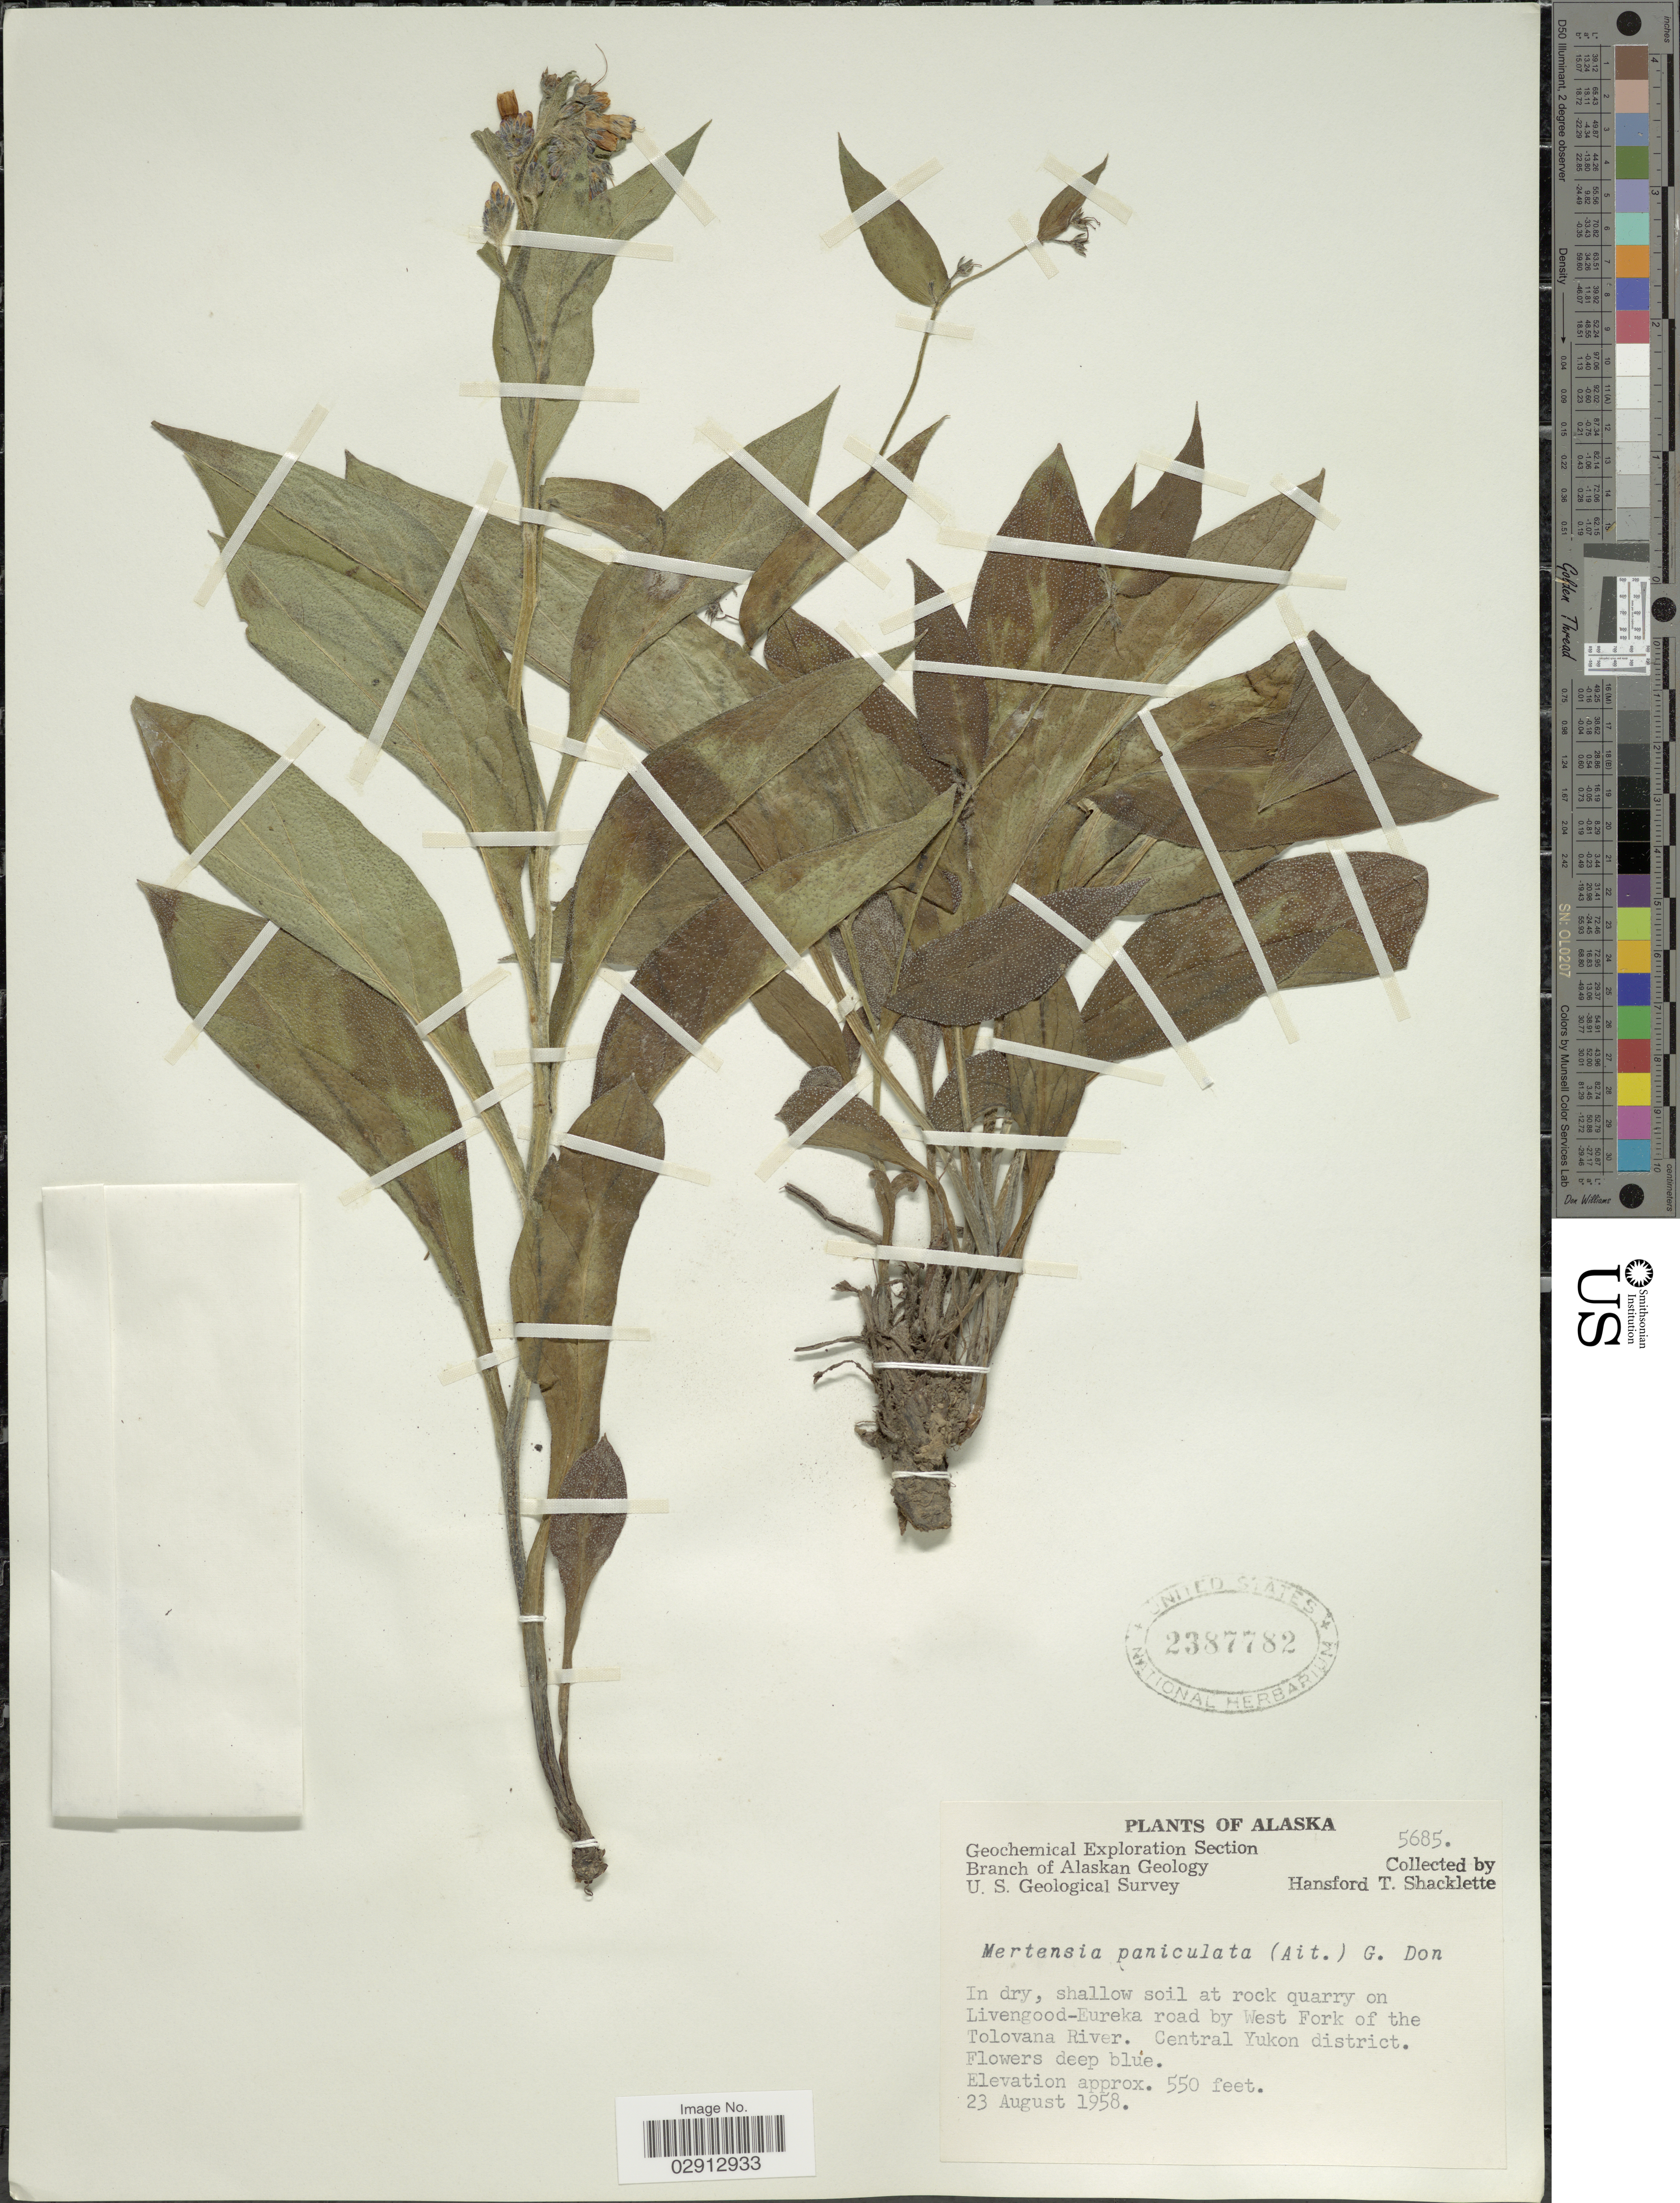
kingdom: Plantae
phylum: Tracheophyta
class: Magnoliopsida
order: Boraginales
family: Boraginaceae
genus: Mertensia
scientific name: Mertensia paniculata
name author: (Aiton) G. Don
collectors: H. Shacklette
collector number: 5685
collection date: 1958-08-23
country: United States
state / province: Alaska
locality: On Livengood-Eureka road by West Fork of the Tolovana River. Central Yukon district.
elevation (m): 168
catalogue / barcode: US 2387782